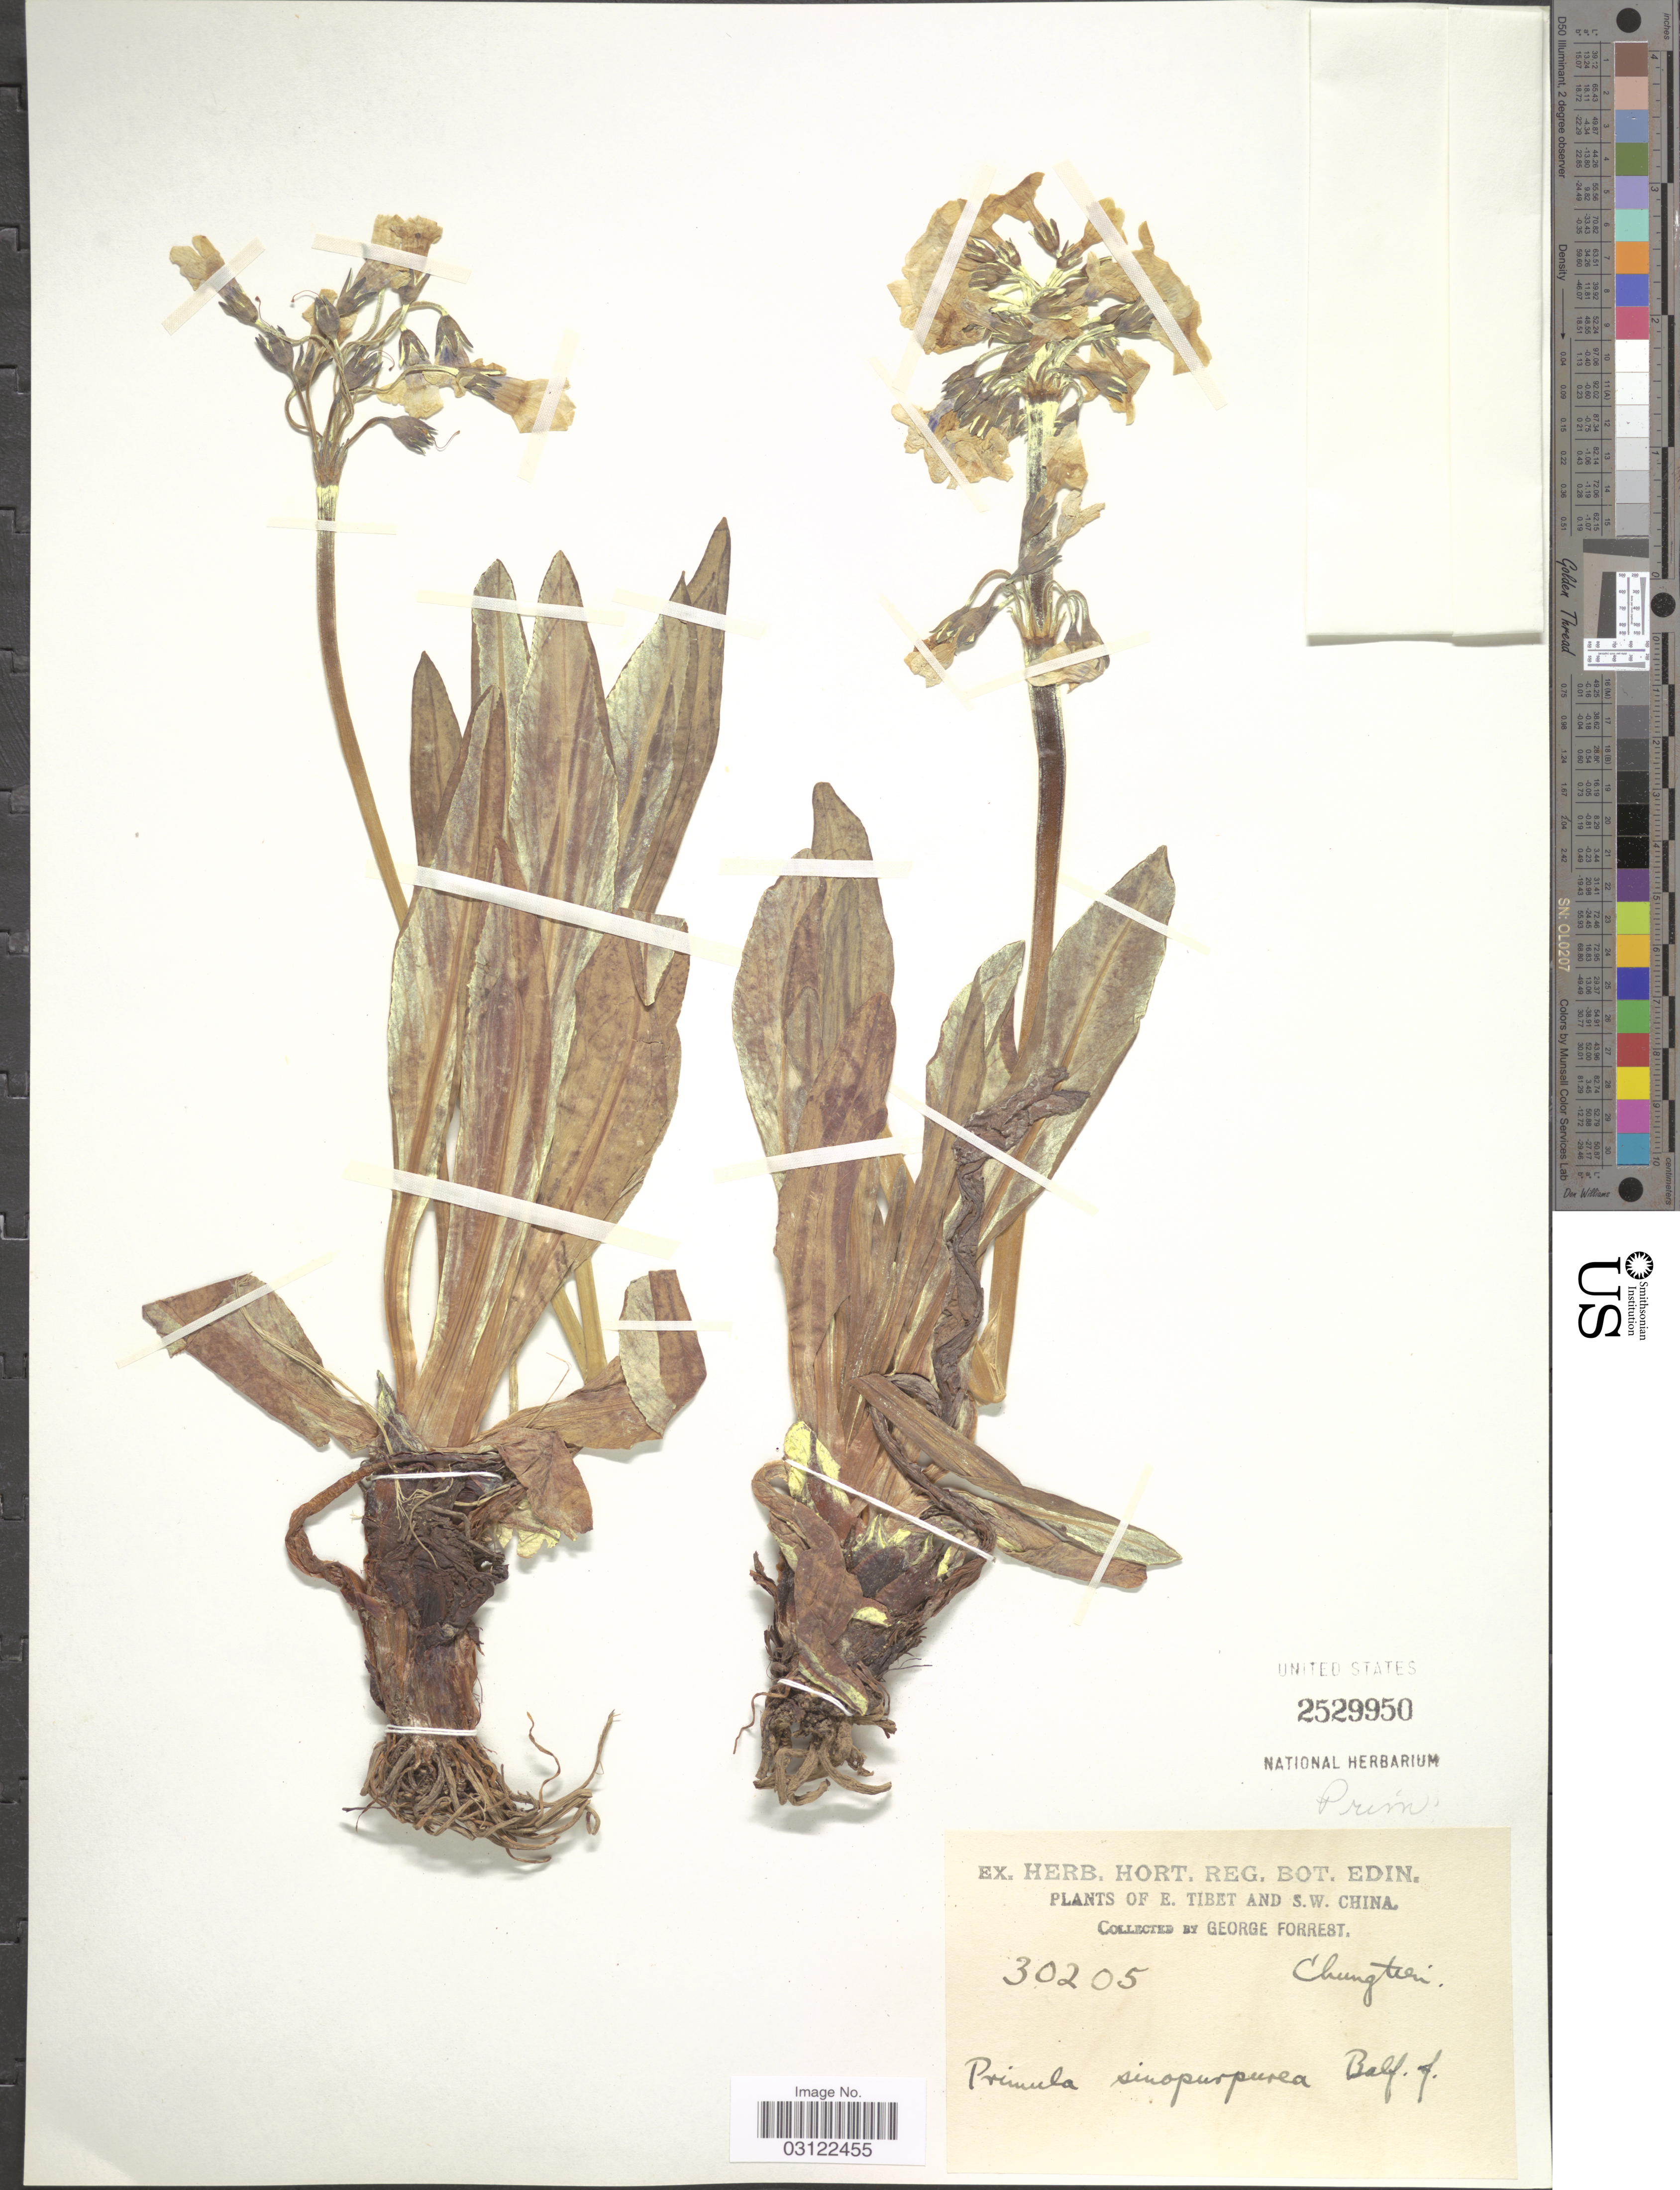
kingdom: Plantae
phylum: Tracheophyta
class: Magnoliopsida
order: Ericales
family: Primulaceae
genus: Primula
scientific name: Primula sinopurpurea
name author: Balf. f. ex Hutch.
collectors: G. Forrest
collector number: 30205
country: China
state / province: Xizang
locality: E. Tibet and S.W. China. Chungtien.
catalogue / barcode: US 2529950